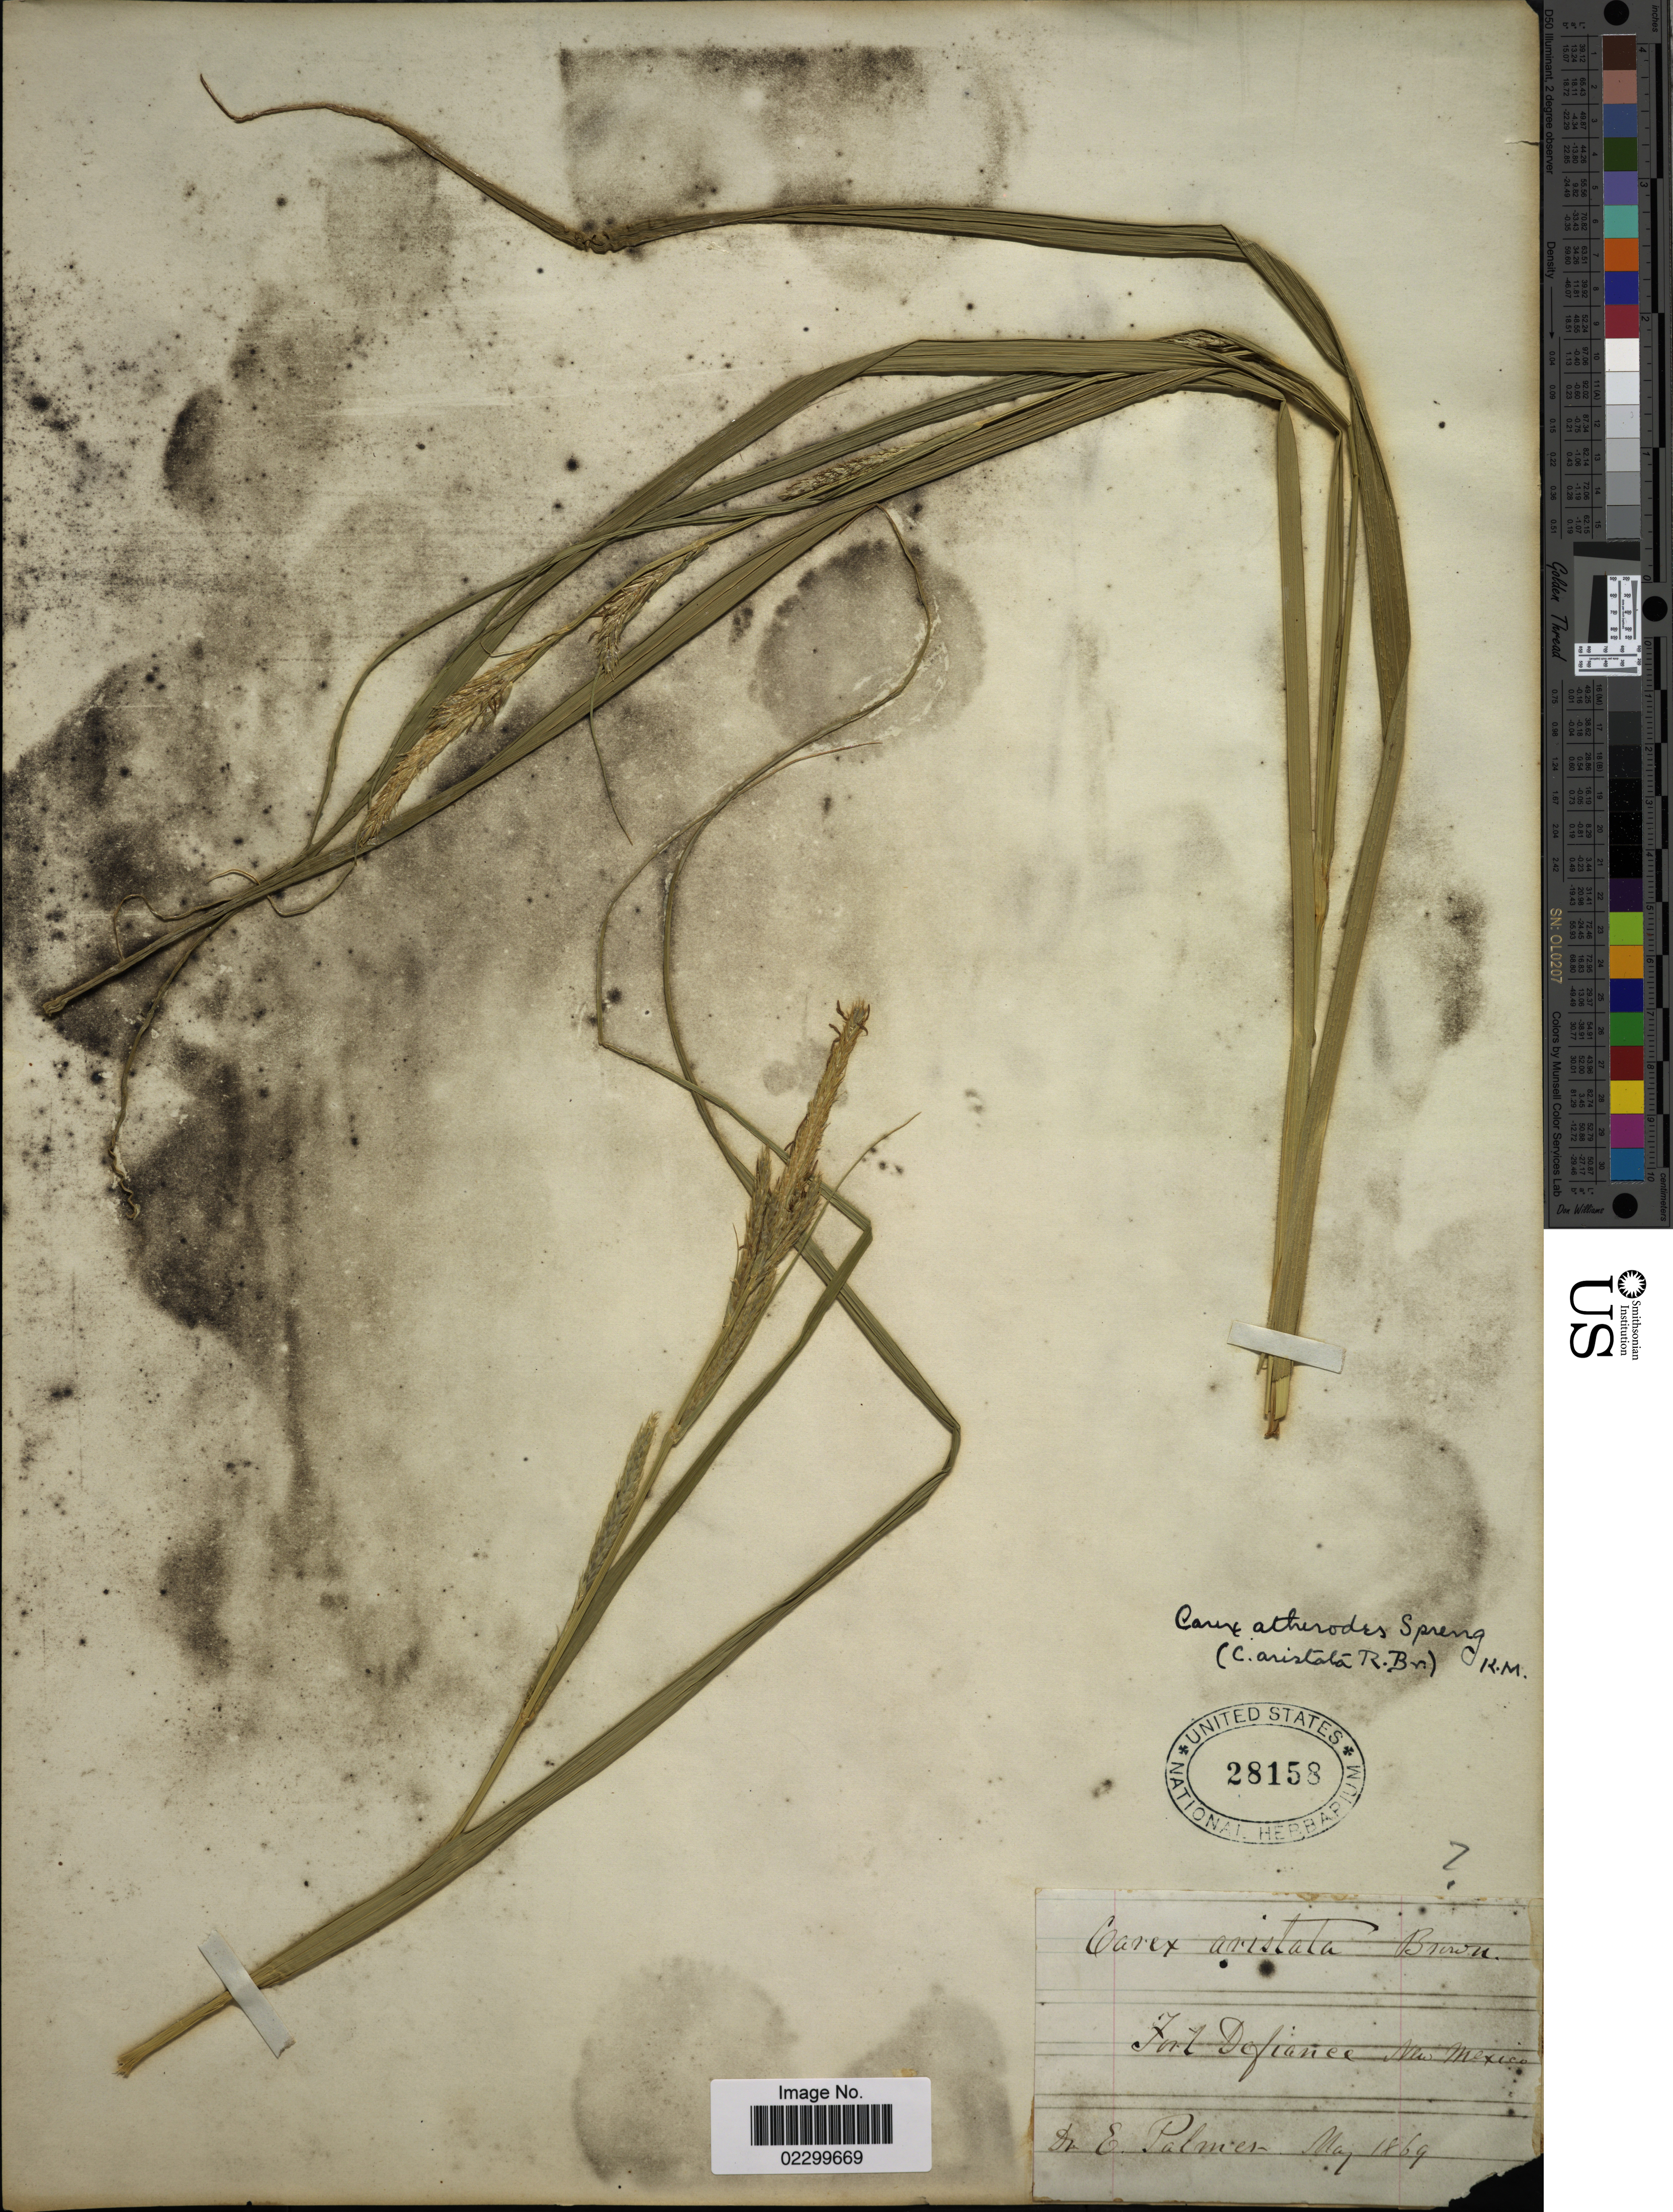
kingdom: Plantae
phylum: Tracheophyta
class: Liliopsida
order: Poales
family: Cyperaceae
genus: Carex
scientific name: Carex atherodes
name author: Spreng.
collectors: E. Palmer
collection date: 1869-05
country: United States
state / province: New Mexico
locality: Fort Defiance.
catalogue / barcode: US 28158